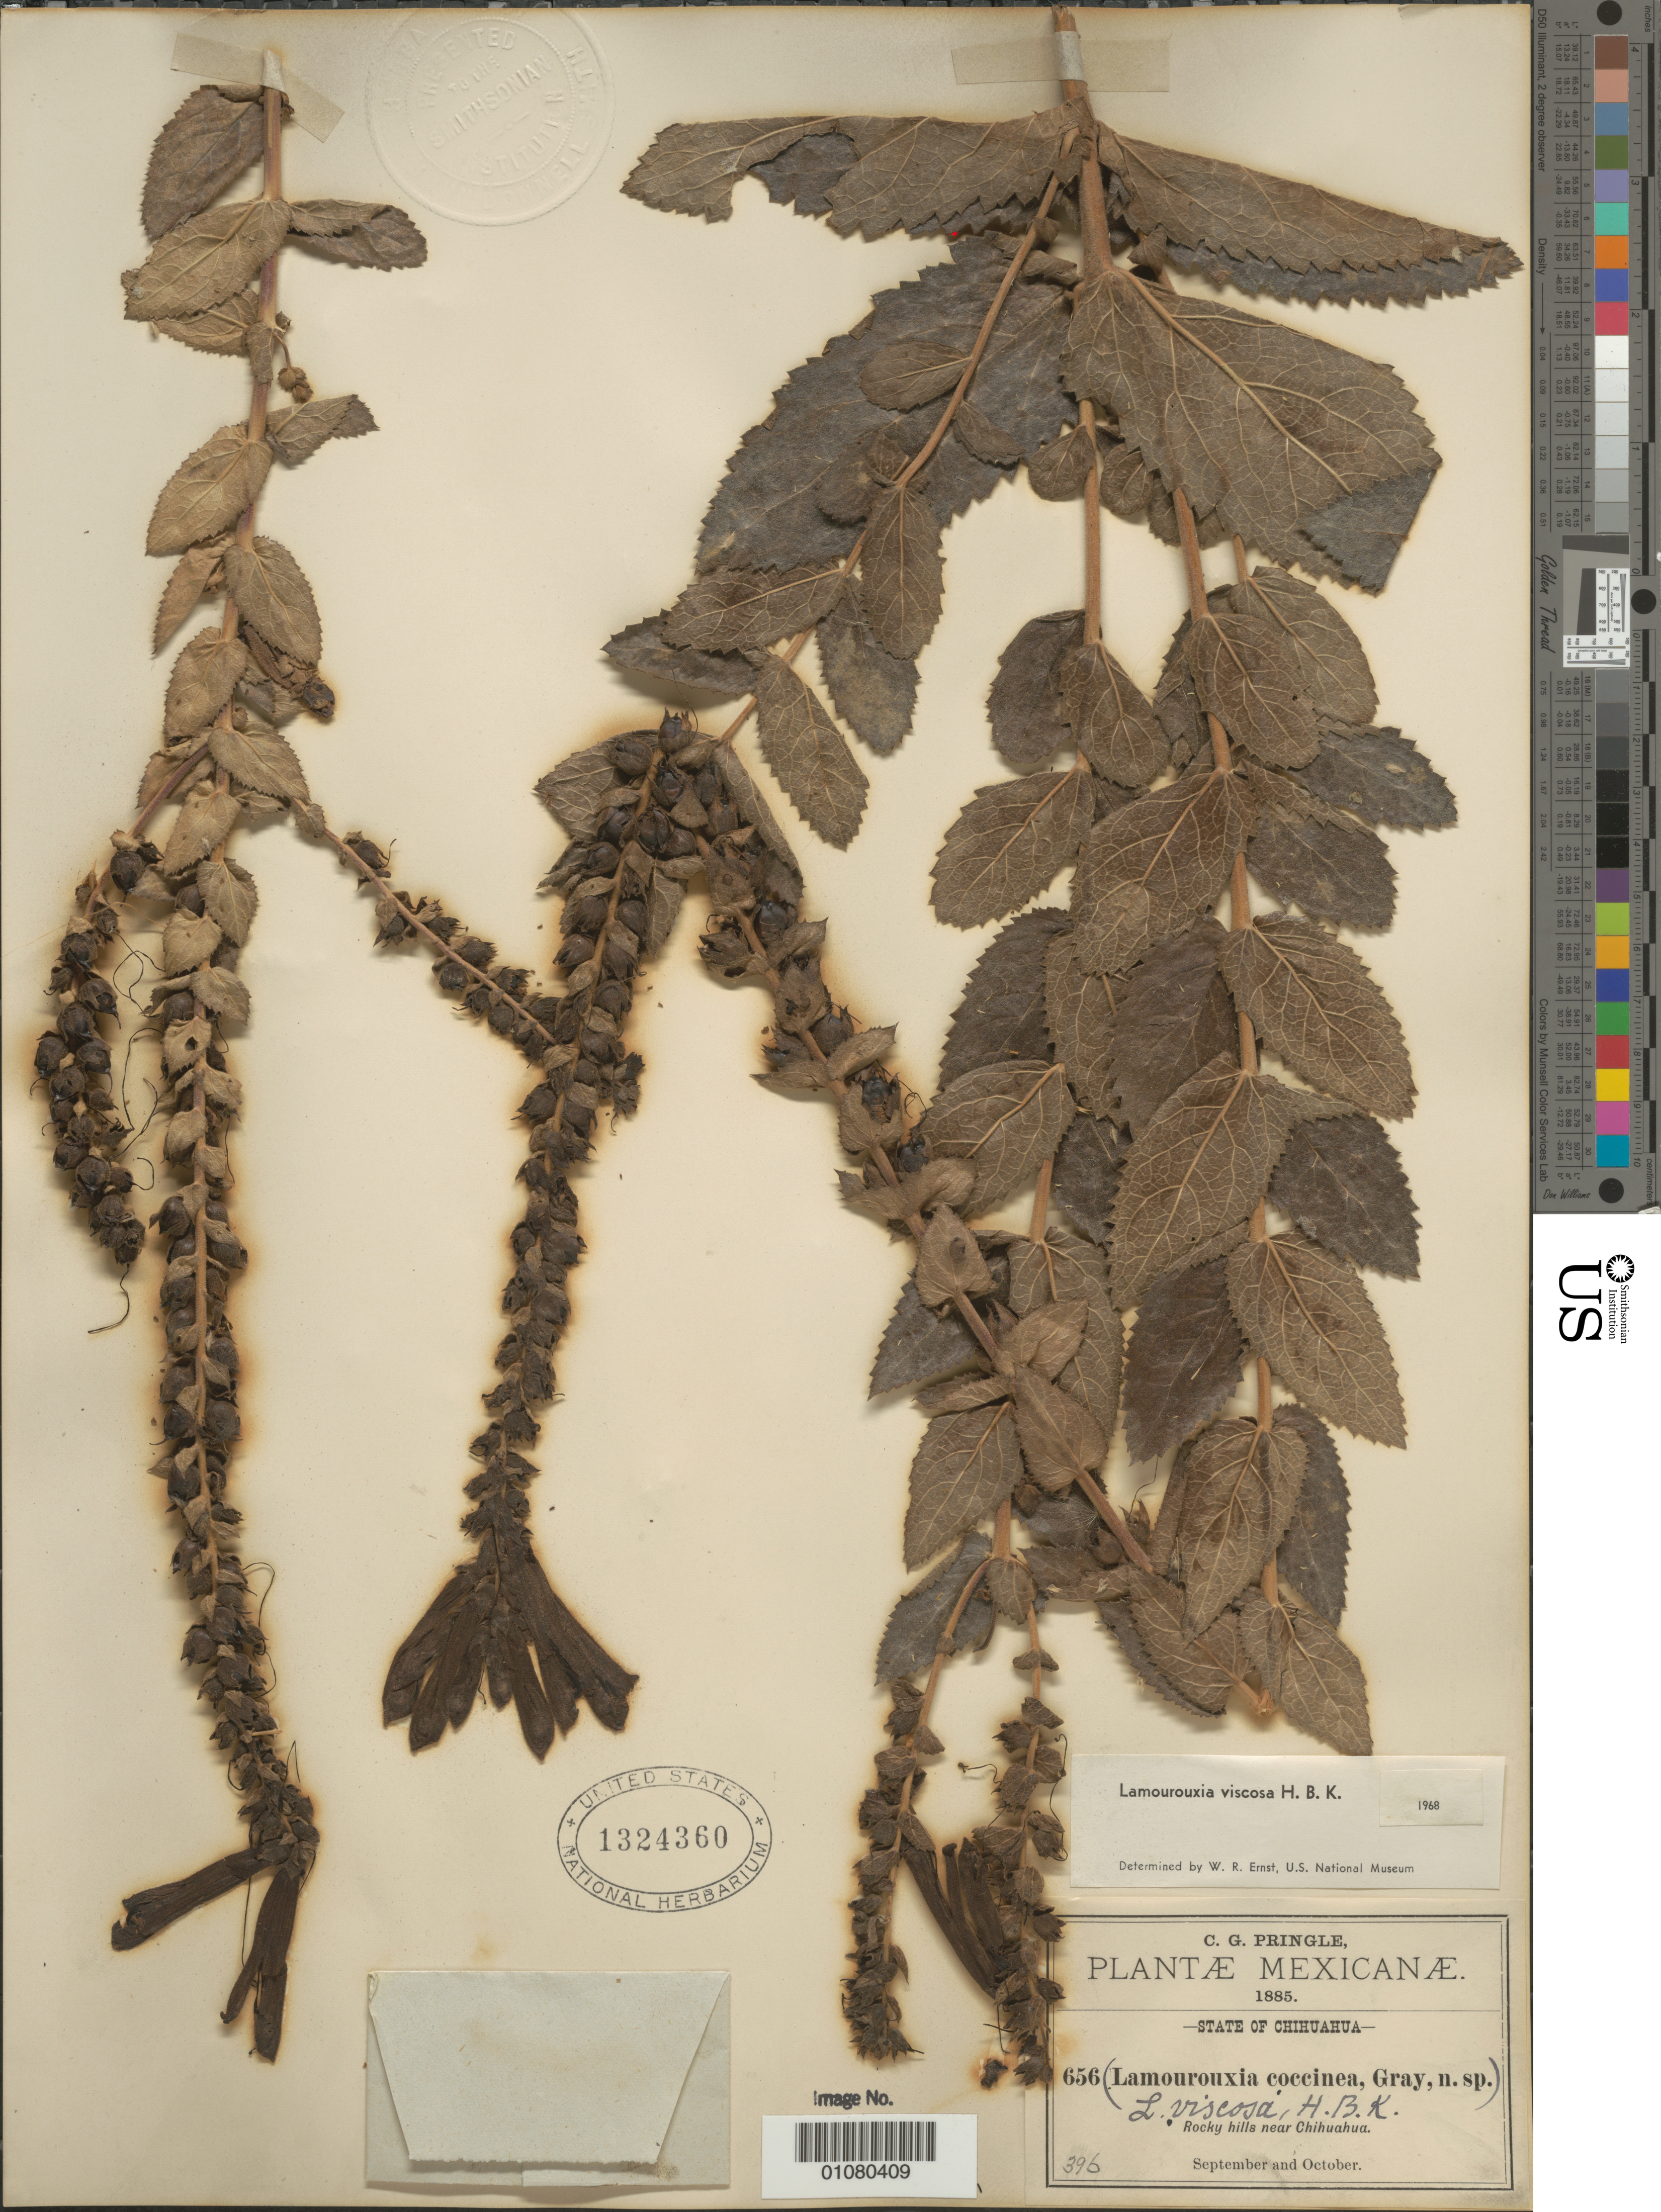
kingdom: Plantae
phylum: Tracheophyta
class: Magnoliopsida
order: Lamiales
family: Orobanchaceae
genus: Lamourouxia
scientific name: Lamourouxia viscosa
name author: Kunth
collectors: C. G. Pringle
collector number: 656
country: Mexico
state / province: Chihuahua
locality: Rocky hills near Chihuahua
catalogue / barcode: US 1324360